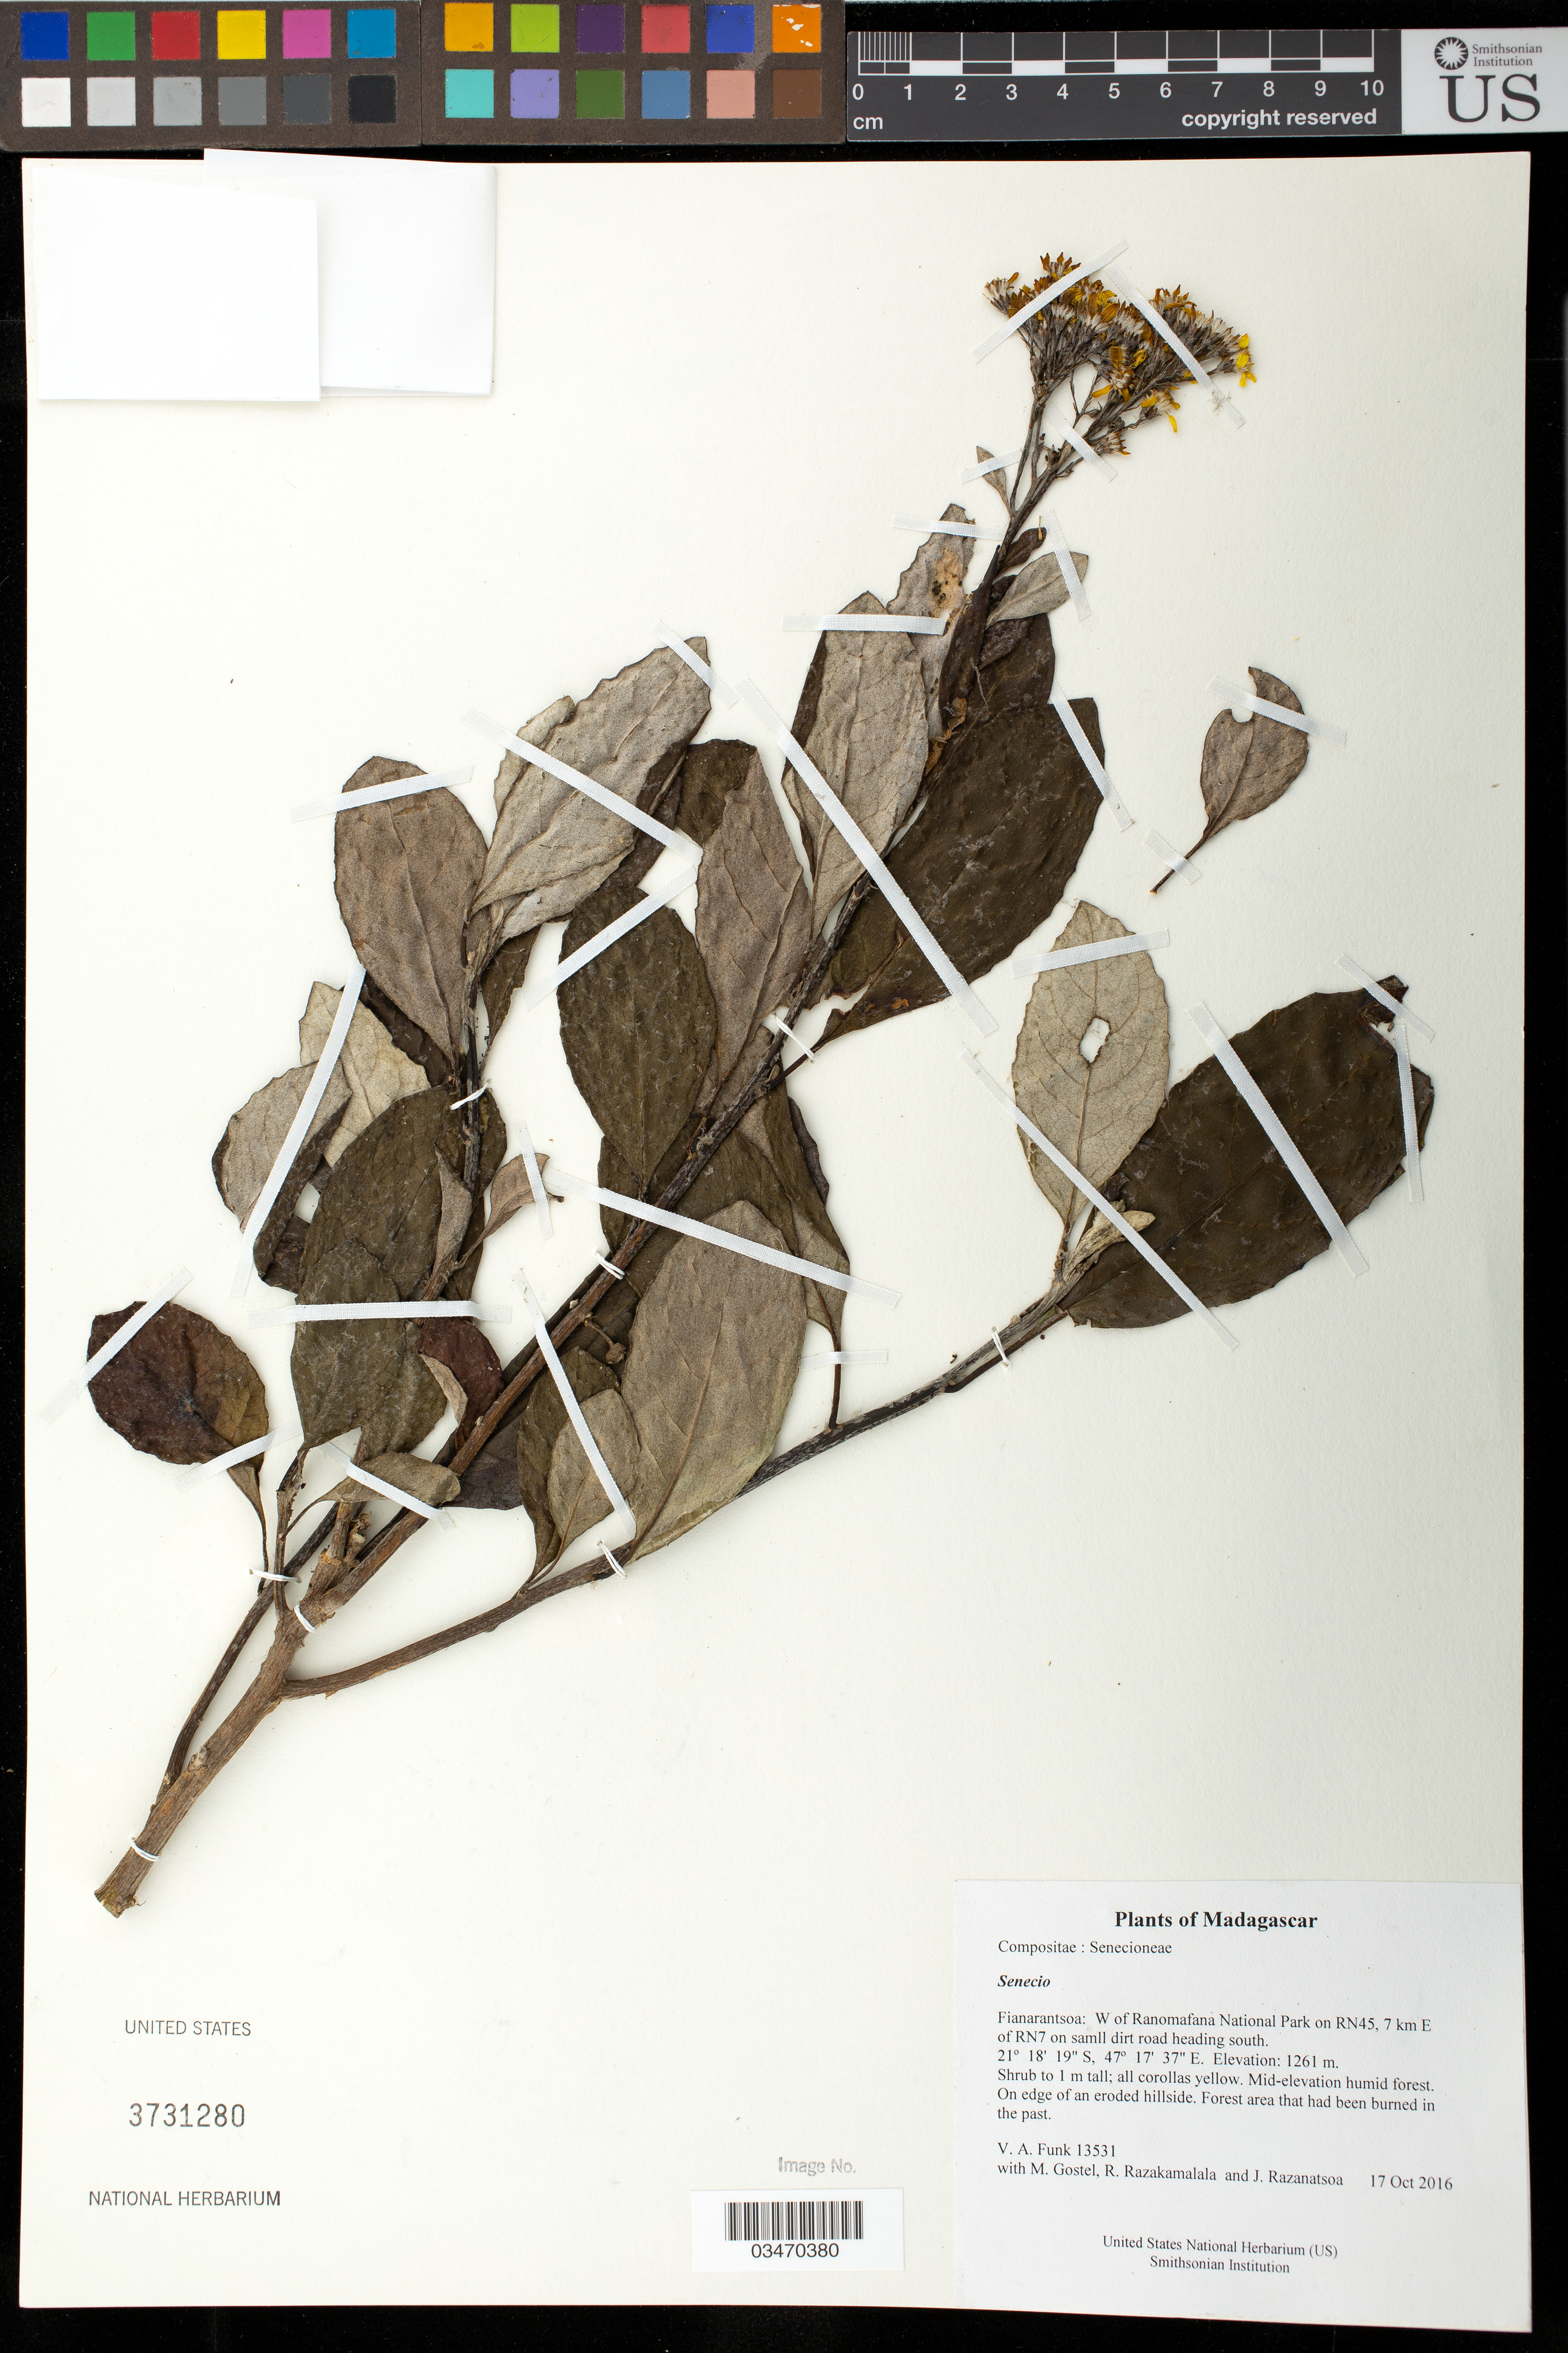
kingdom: Plantae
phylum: Tracheophyta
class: Magnoliopsida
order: Asterales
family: Asteraceae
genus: Senecio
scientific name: Senecio sp.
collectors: M. R. Gostel, R. Razakamalala & J. Razanatsoa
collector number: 13531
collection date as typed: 17 Oct 2016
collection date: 2016-10-17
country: Madagascar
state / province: Haute Matsiatra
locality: W of Ranomafana National Park on RN45, 7 km E of RN7 on samll dirt road heading south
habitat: Mid-elevation humid forest. On edge of an eroded hillside. Forest area that had been burned in the past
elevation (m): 1261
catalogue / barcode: US 3731280